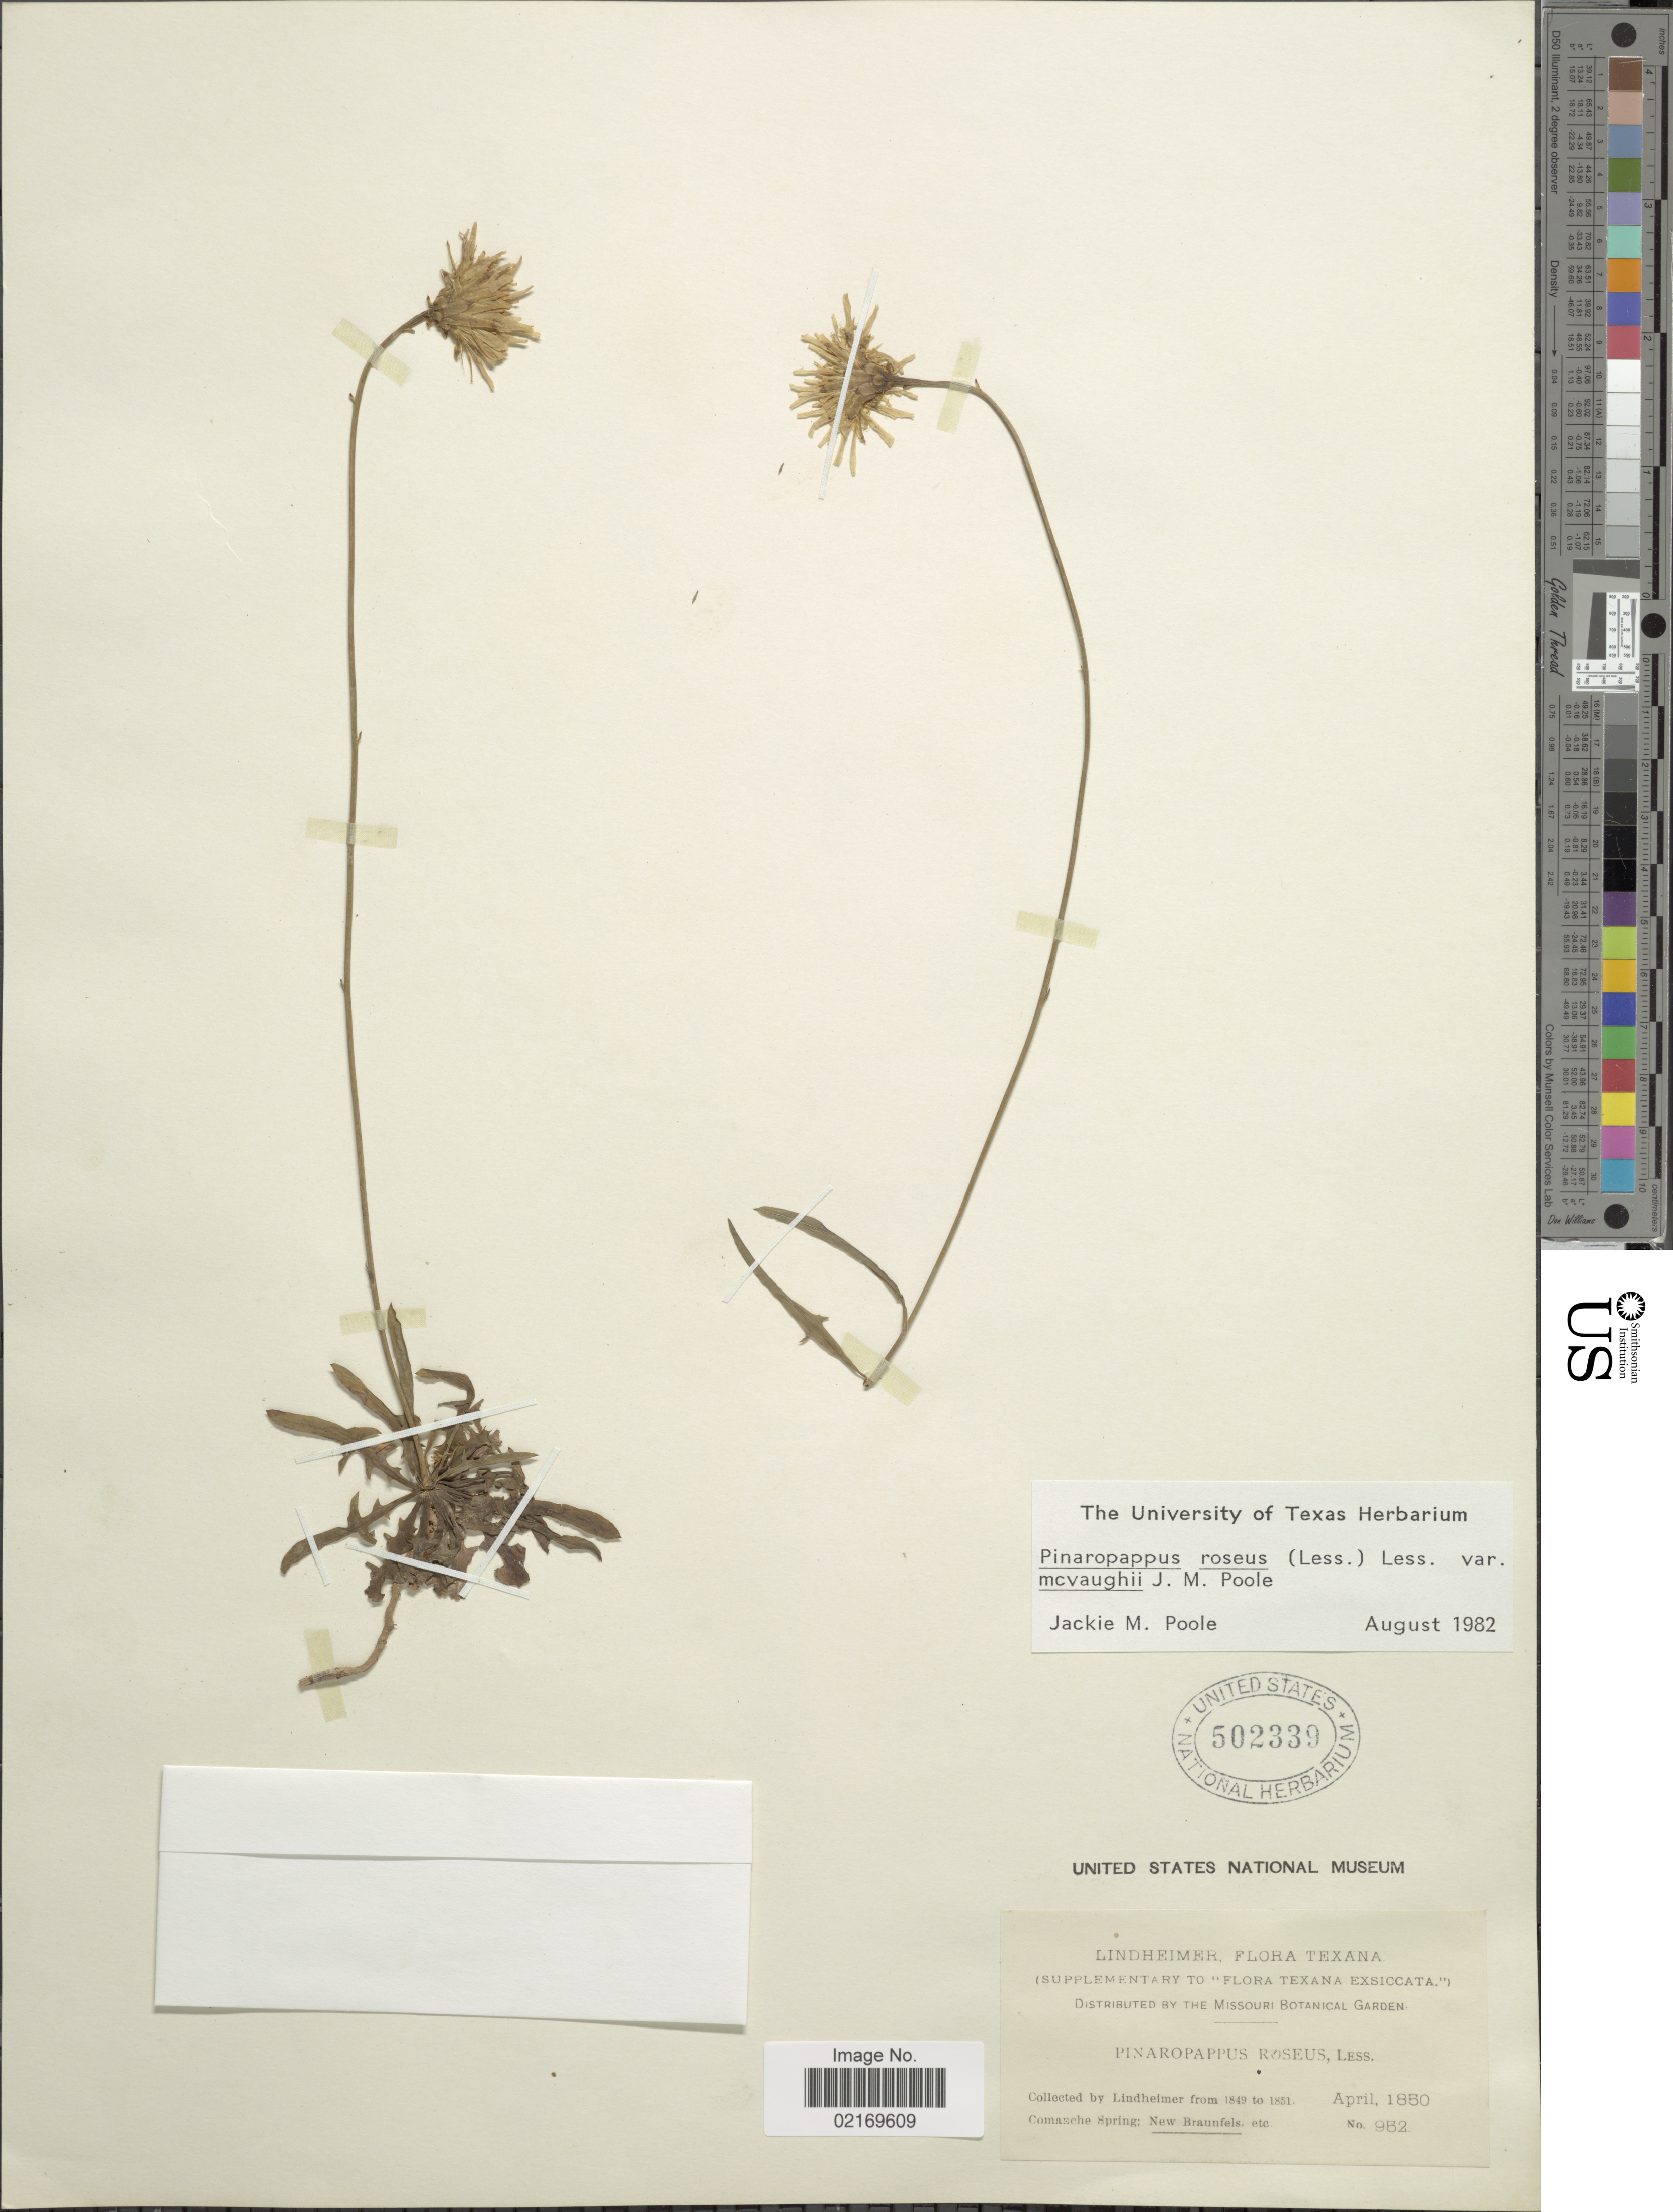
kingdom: Plantae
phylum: Tracheophyta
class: Magnoliopsida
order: Asterales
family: Asteraceae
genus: Pinaropappus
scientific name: Pinaropappus roseus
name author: Less.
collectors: -. Lindheimer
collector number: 952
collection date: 1850-04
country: United States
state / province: Texas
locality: Texana, Comanche Spring, New Braunfels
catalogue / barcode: US 502339